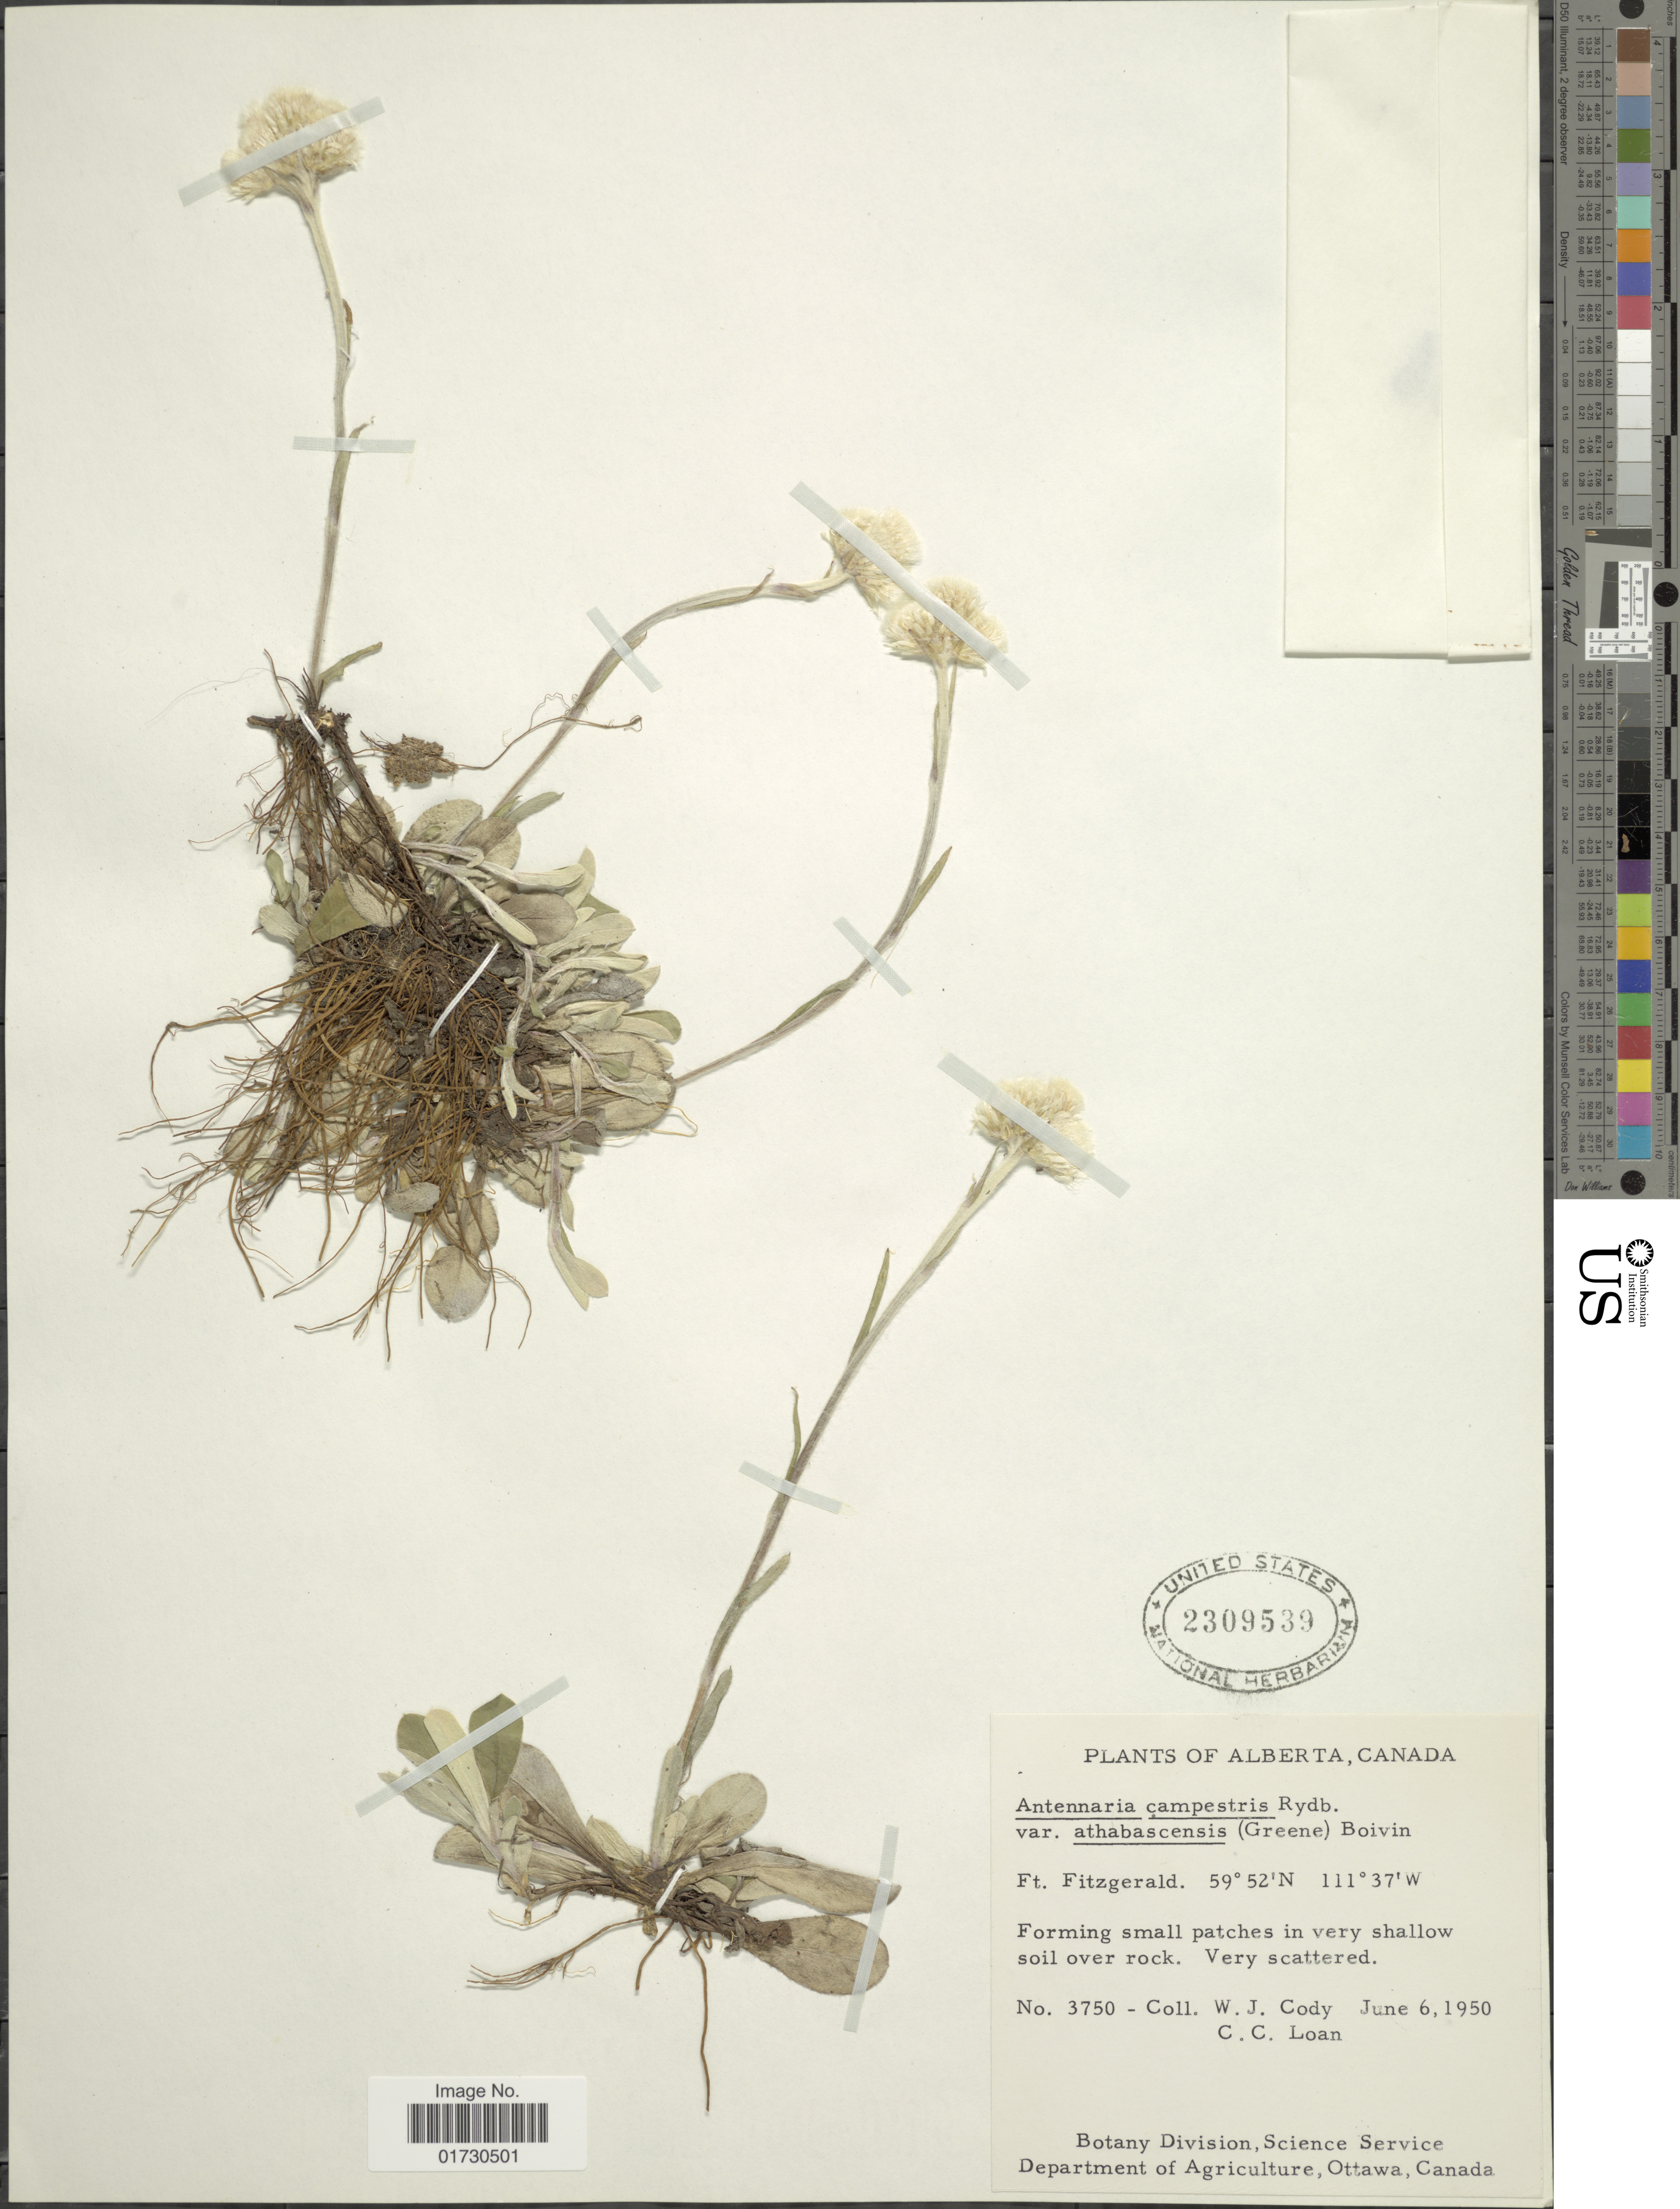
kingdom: Plantae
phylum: Tracheophyta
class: Magnoliopsida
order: Asterales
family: Asteraceae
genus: Antennaria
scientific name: Antennaria campestris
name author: Rydb.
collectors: W. Cody & C. Loan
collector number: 3750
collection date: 1950-06-06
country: Canada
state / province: Alberta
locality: Ft. Fitzgerald, Forming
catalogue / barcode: US 2309539